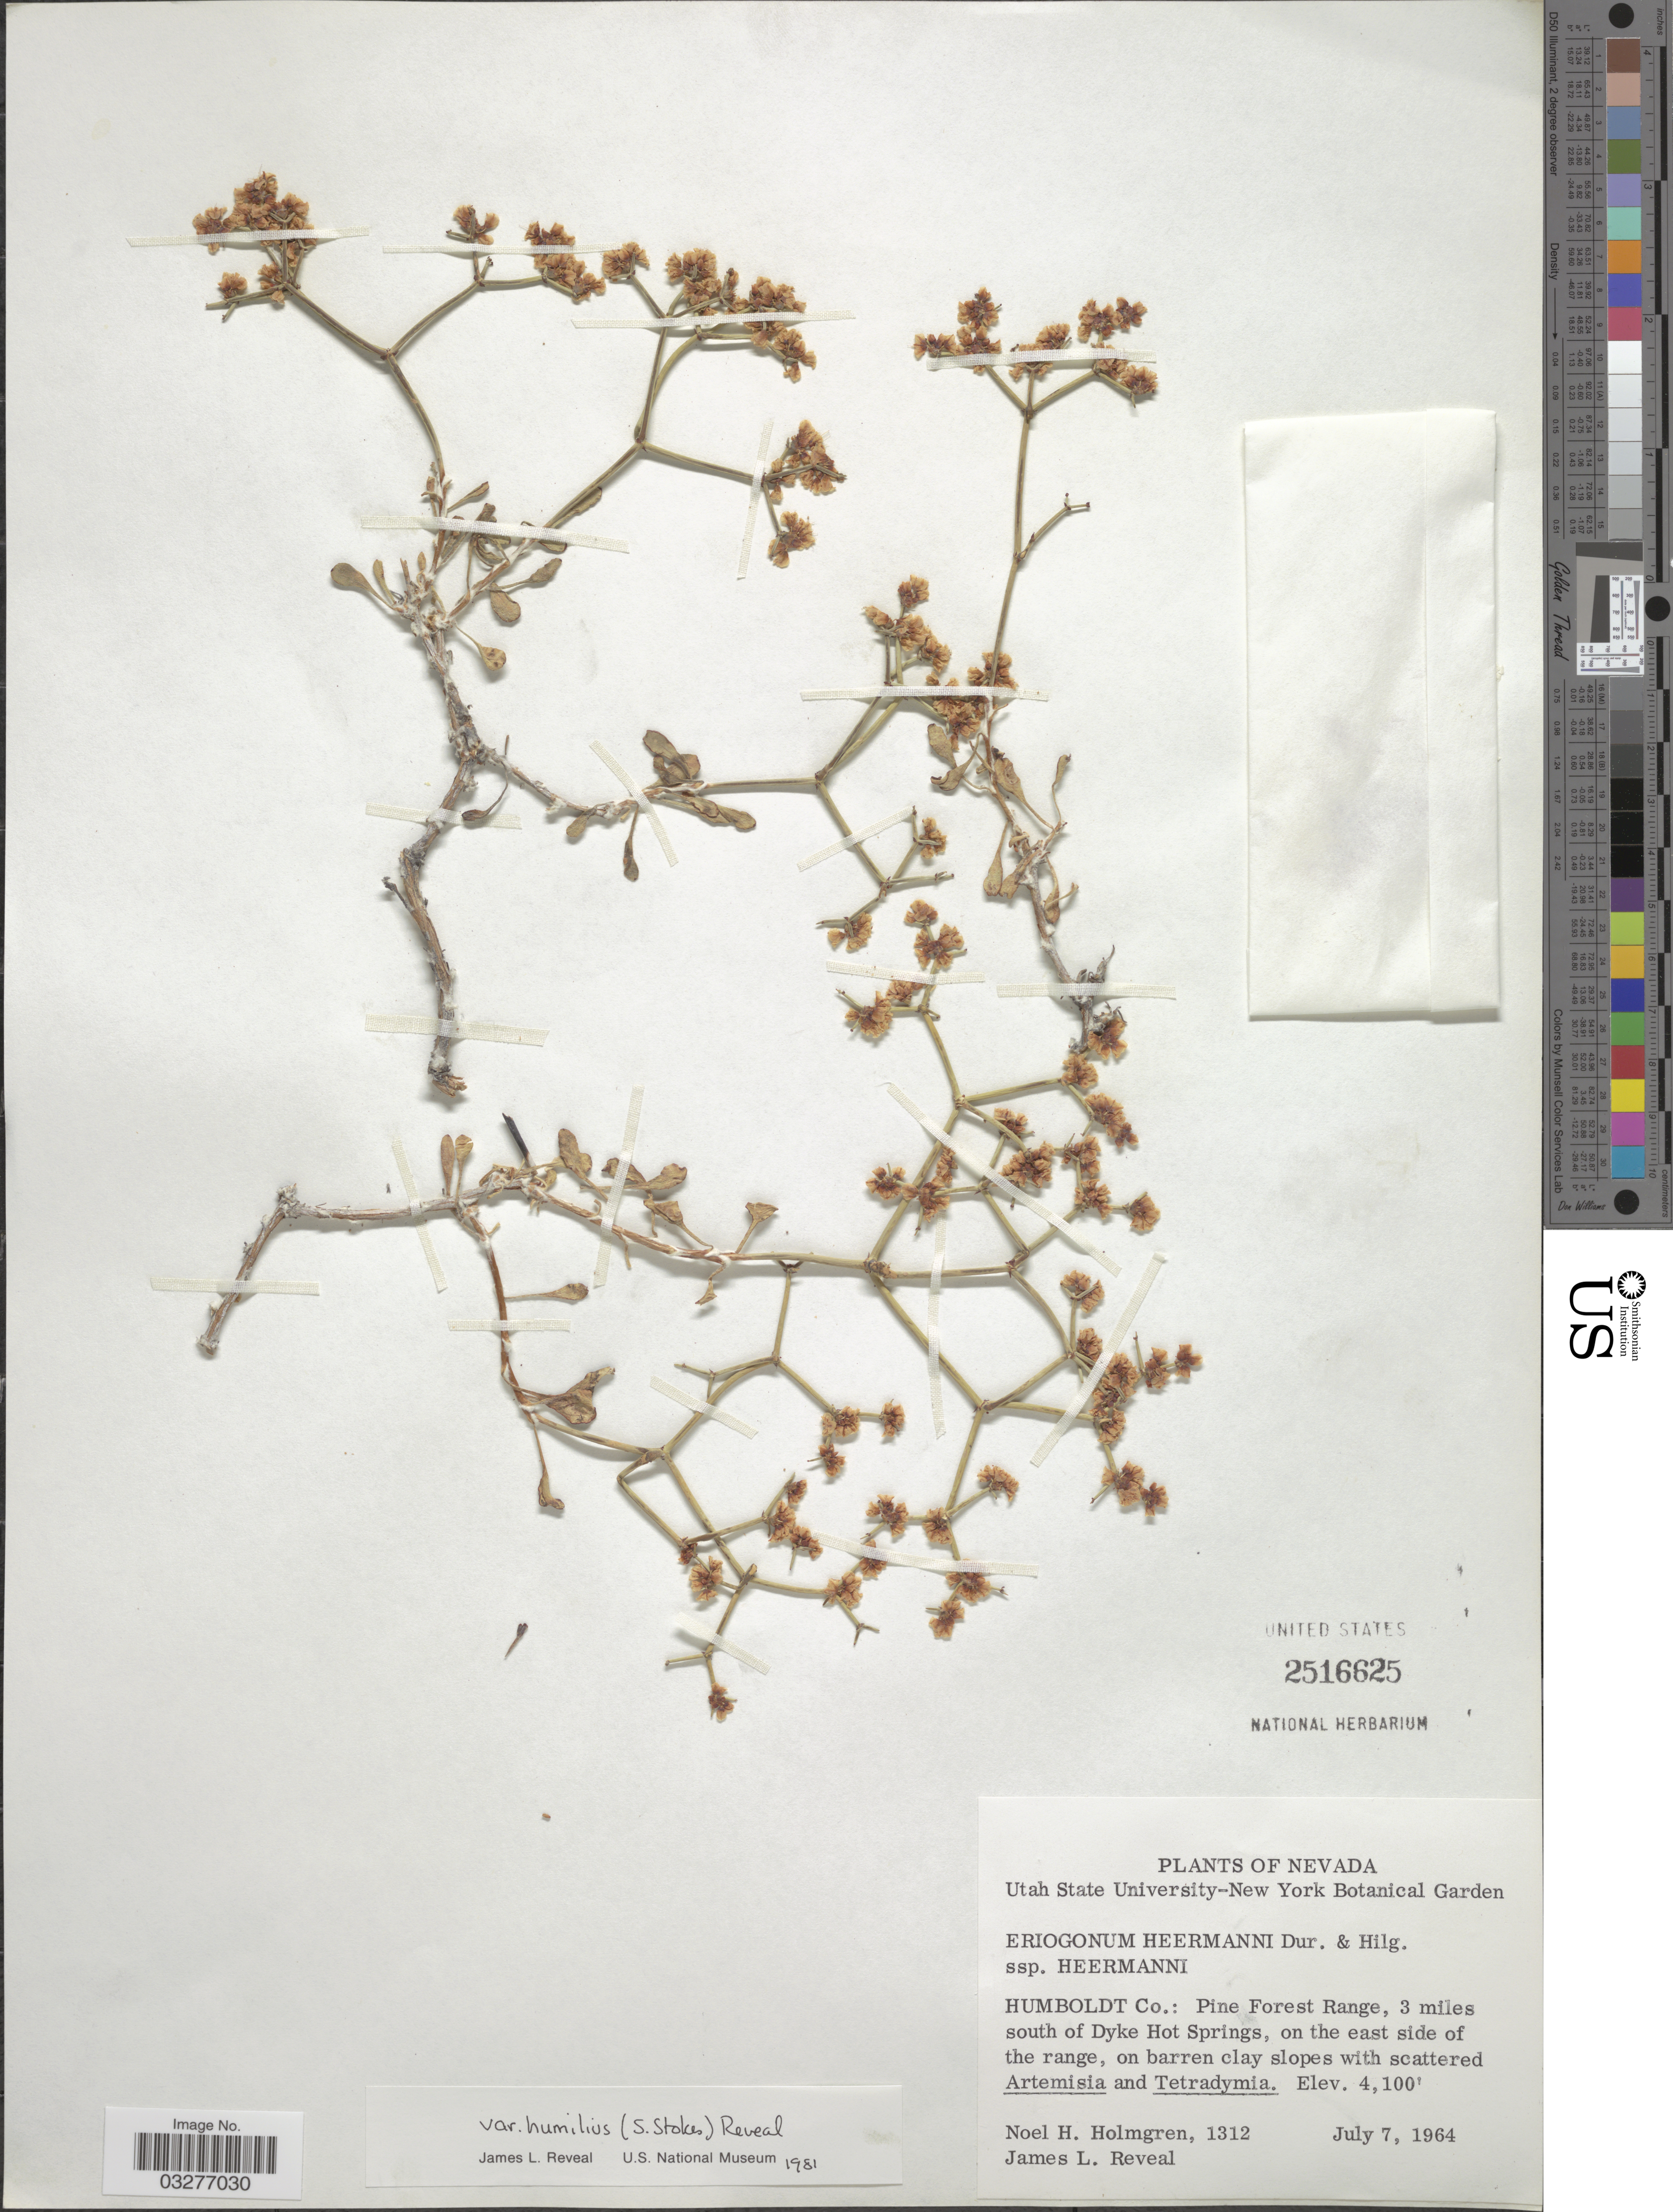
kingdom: Plantae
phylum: Tracheophyta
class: Magnoliopsida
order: Caryophyllales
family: Polygonaceae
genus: Eriogonum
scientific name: Eriogonum heermannii var. humilius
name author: (S. Stokes) Reveal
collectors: N. H. Holmgren & J. L. Reveal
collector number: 1312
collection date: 1964-07-07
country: United States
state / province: Nevada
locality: Humboldt Co.: Pine Forest Range, 3 miles south of Dyke Hot Springs, on the east side of the range.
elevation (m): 1250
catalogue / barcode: US 2516625